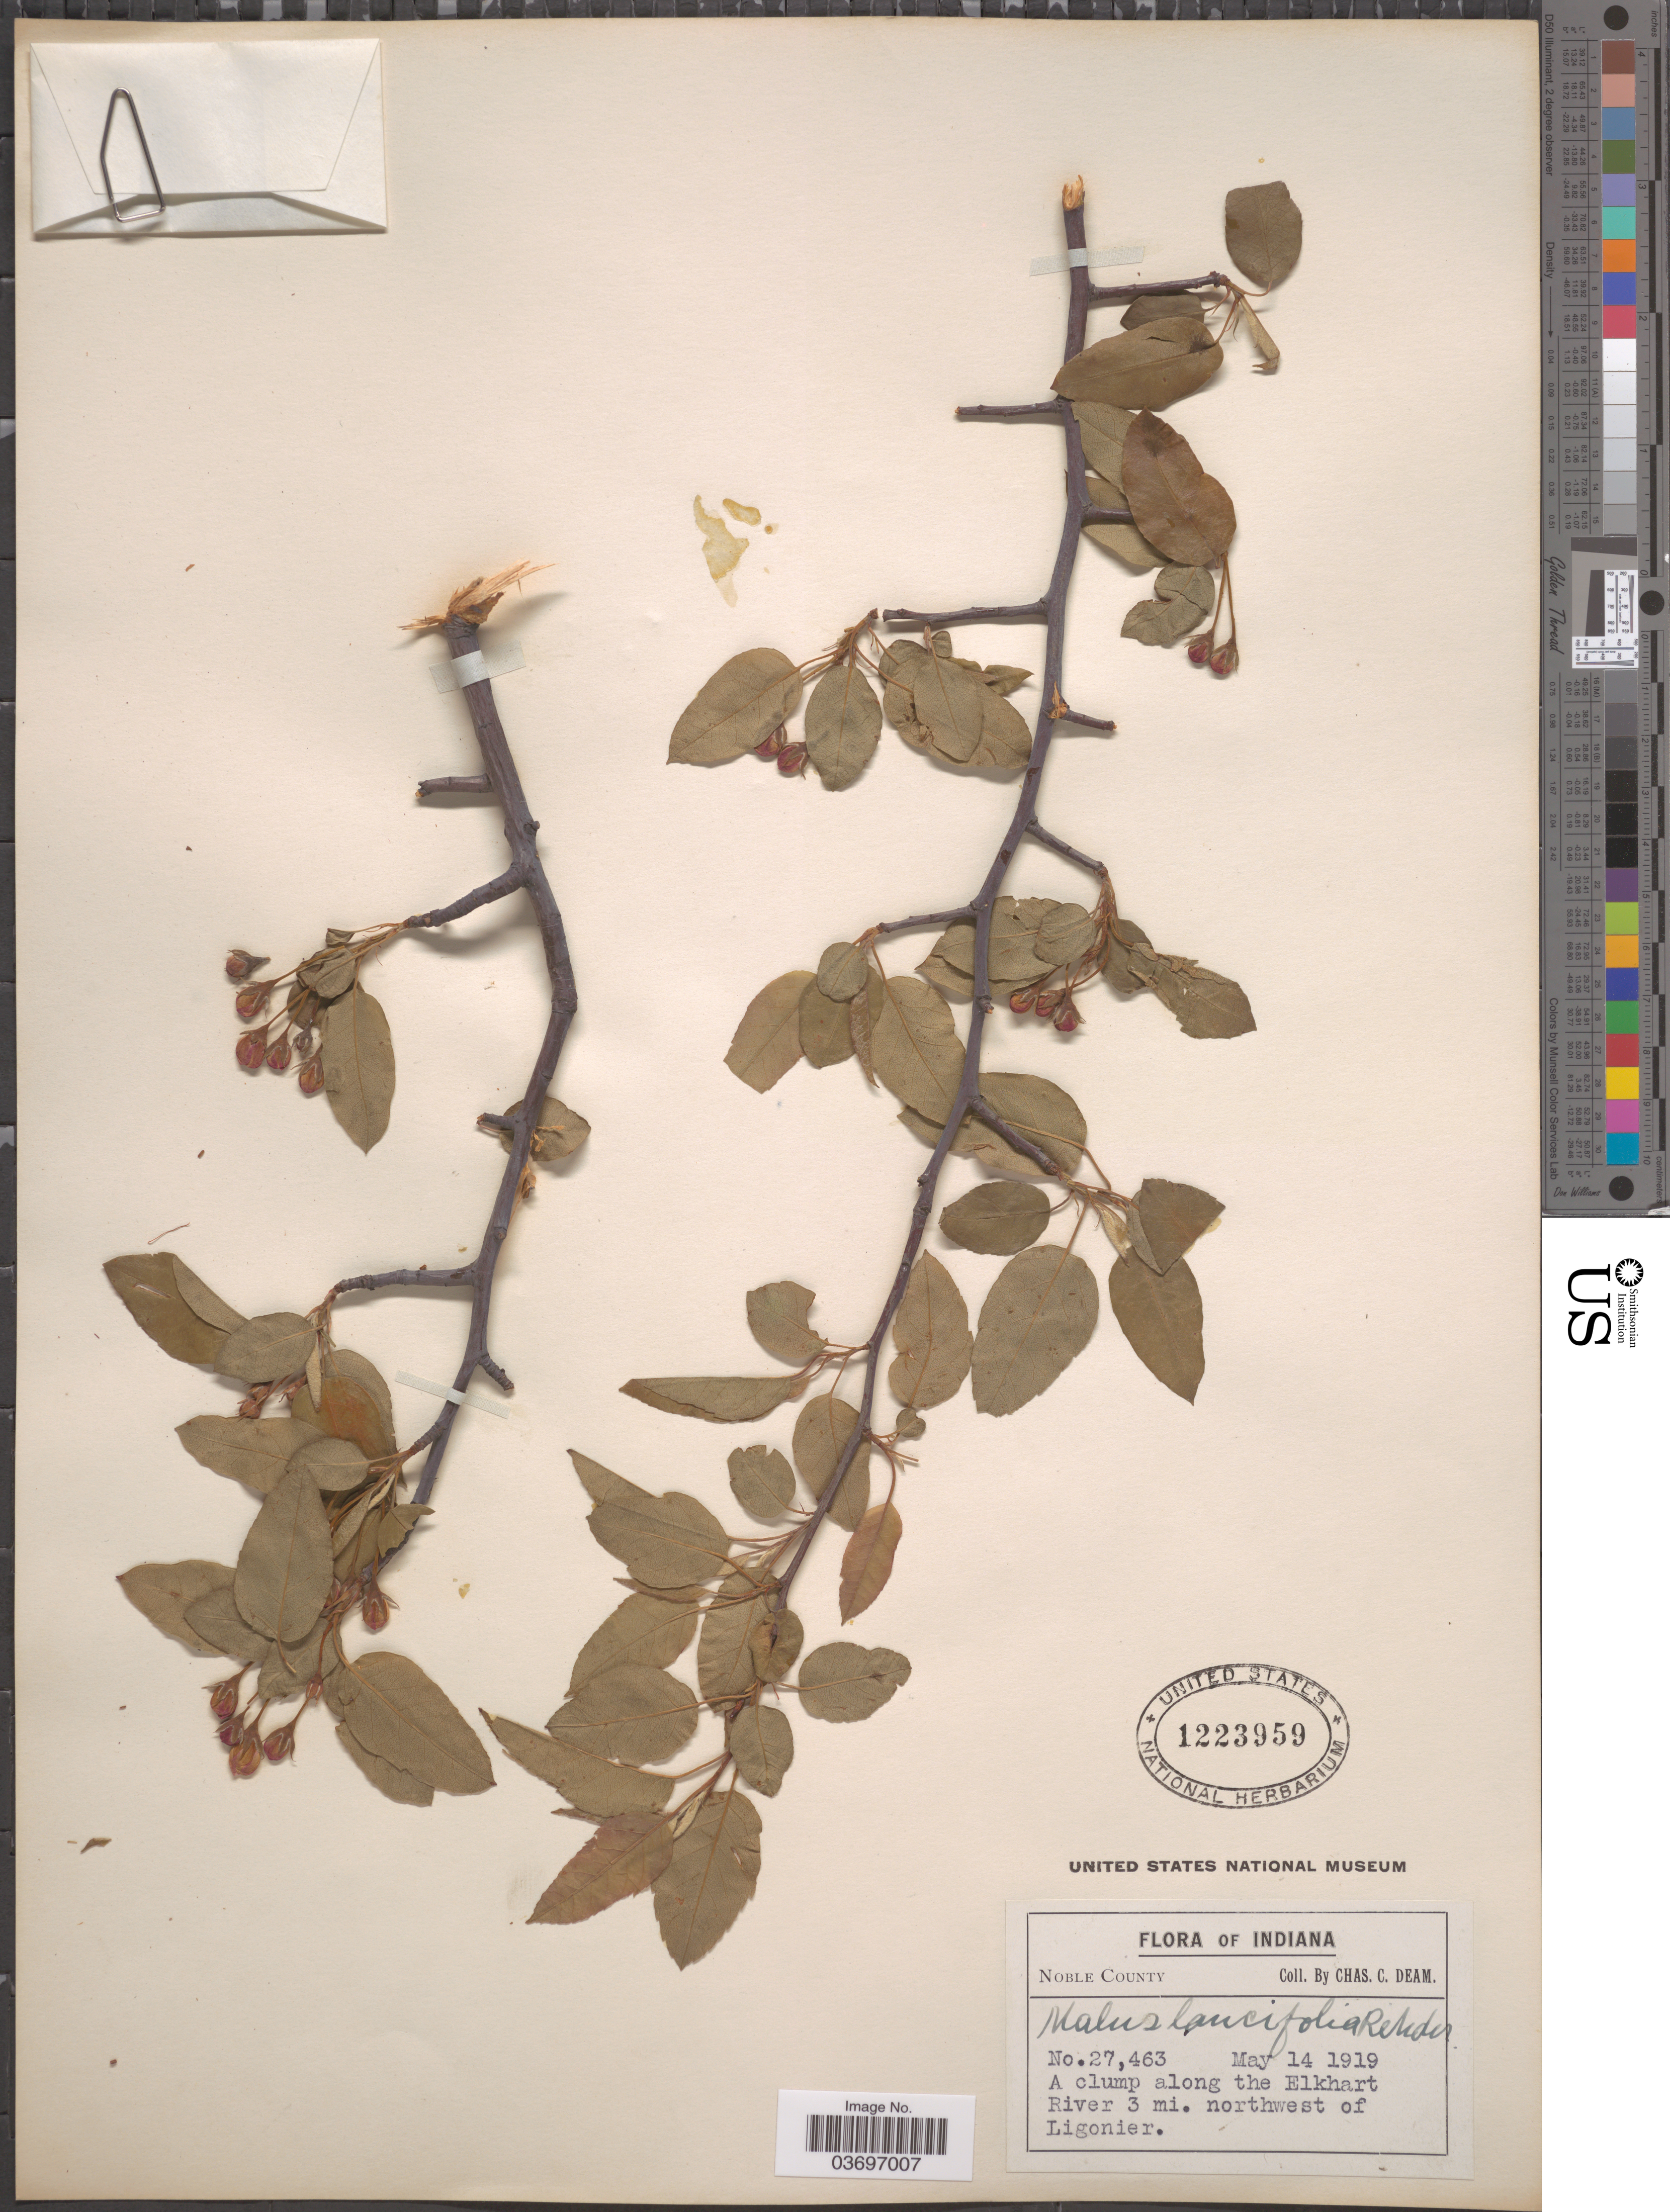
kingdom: Plantae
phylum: Tracheophyta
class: Magnoliopsida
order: Rosales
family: Rosaceae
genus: Malus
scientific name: Malus lancifolia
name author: Rehder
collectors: C. C. Deam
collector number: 27463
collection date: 1919-05-14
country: United States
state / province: Indiana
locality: Noble County. Along the Elkhart River 3 mi. northwest of Ligonier.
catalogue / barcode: US 1223959